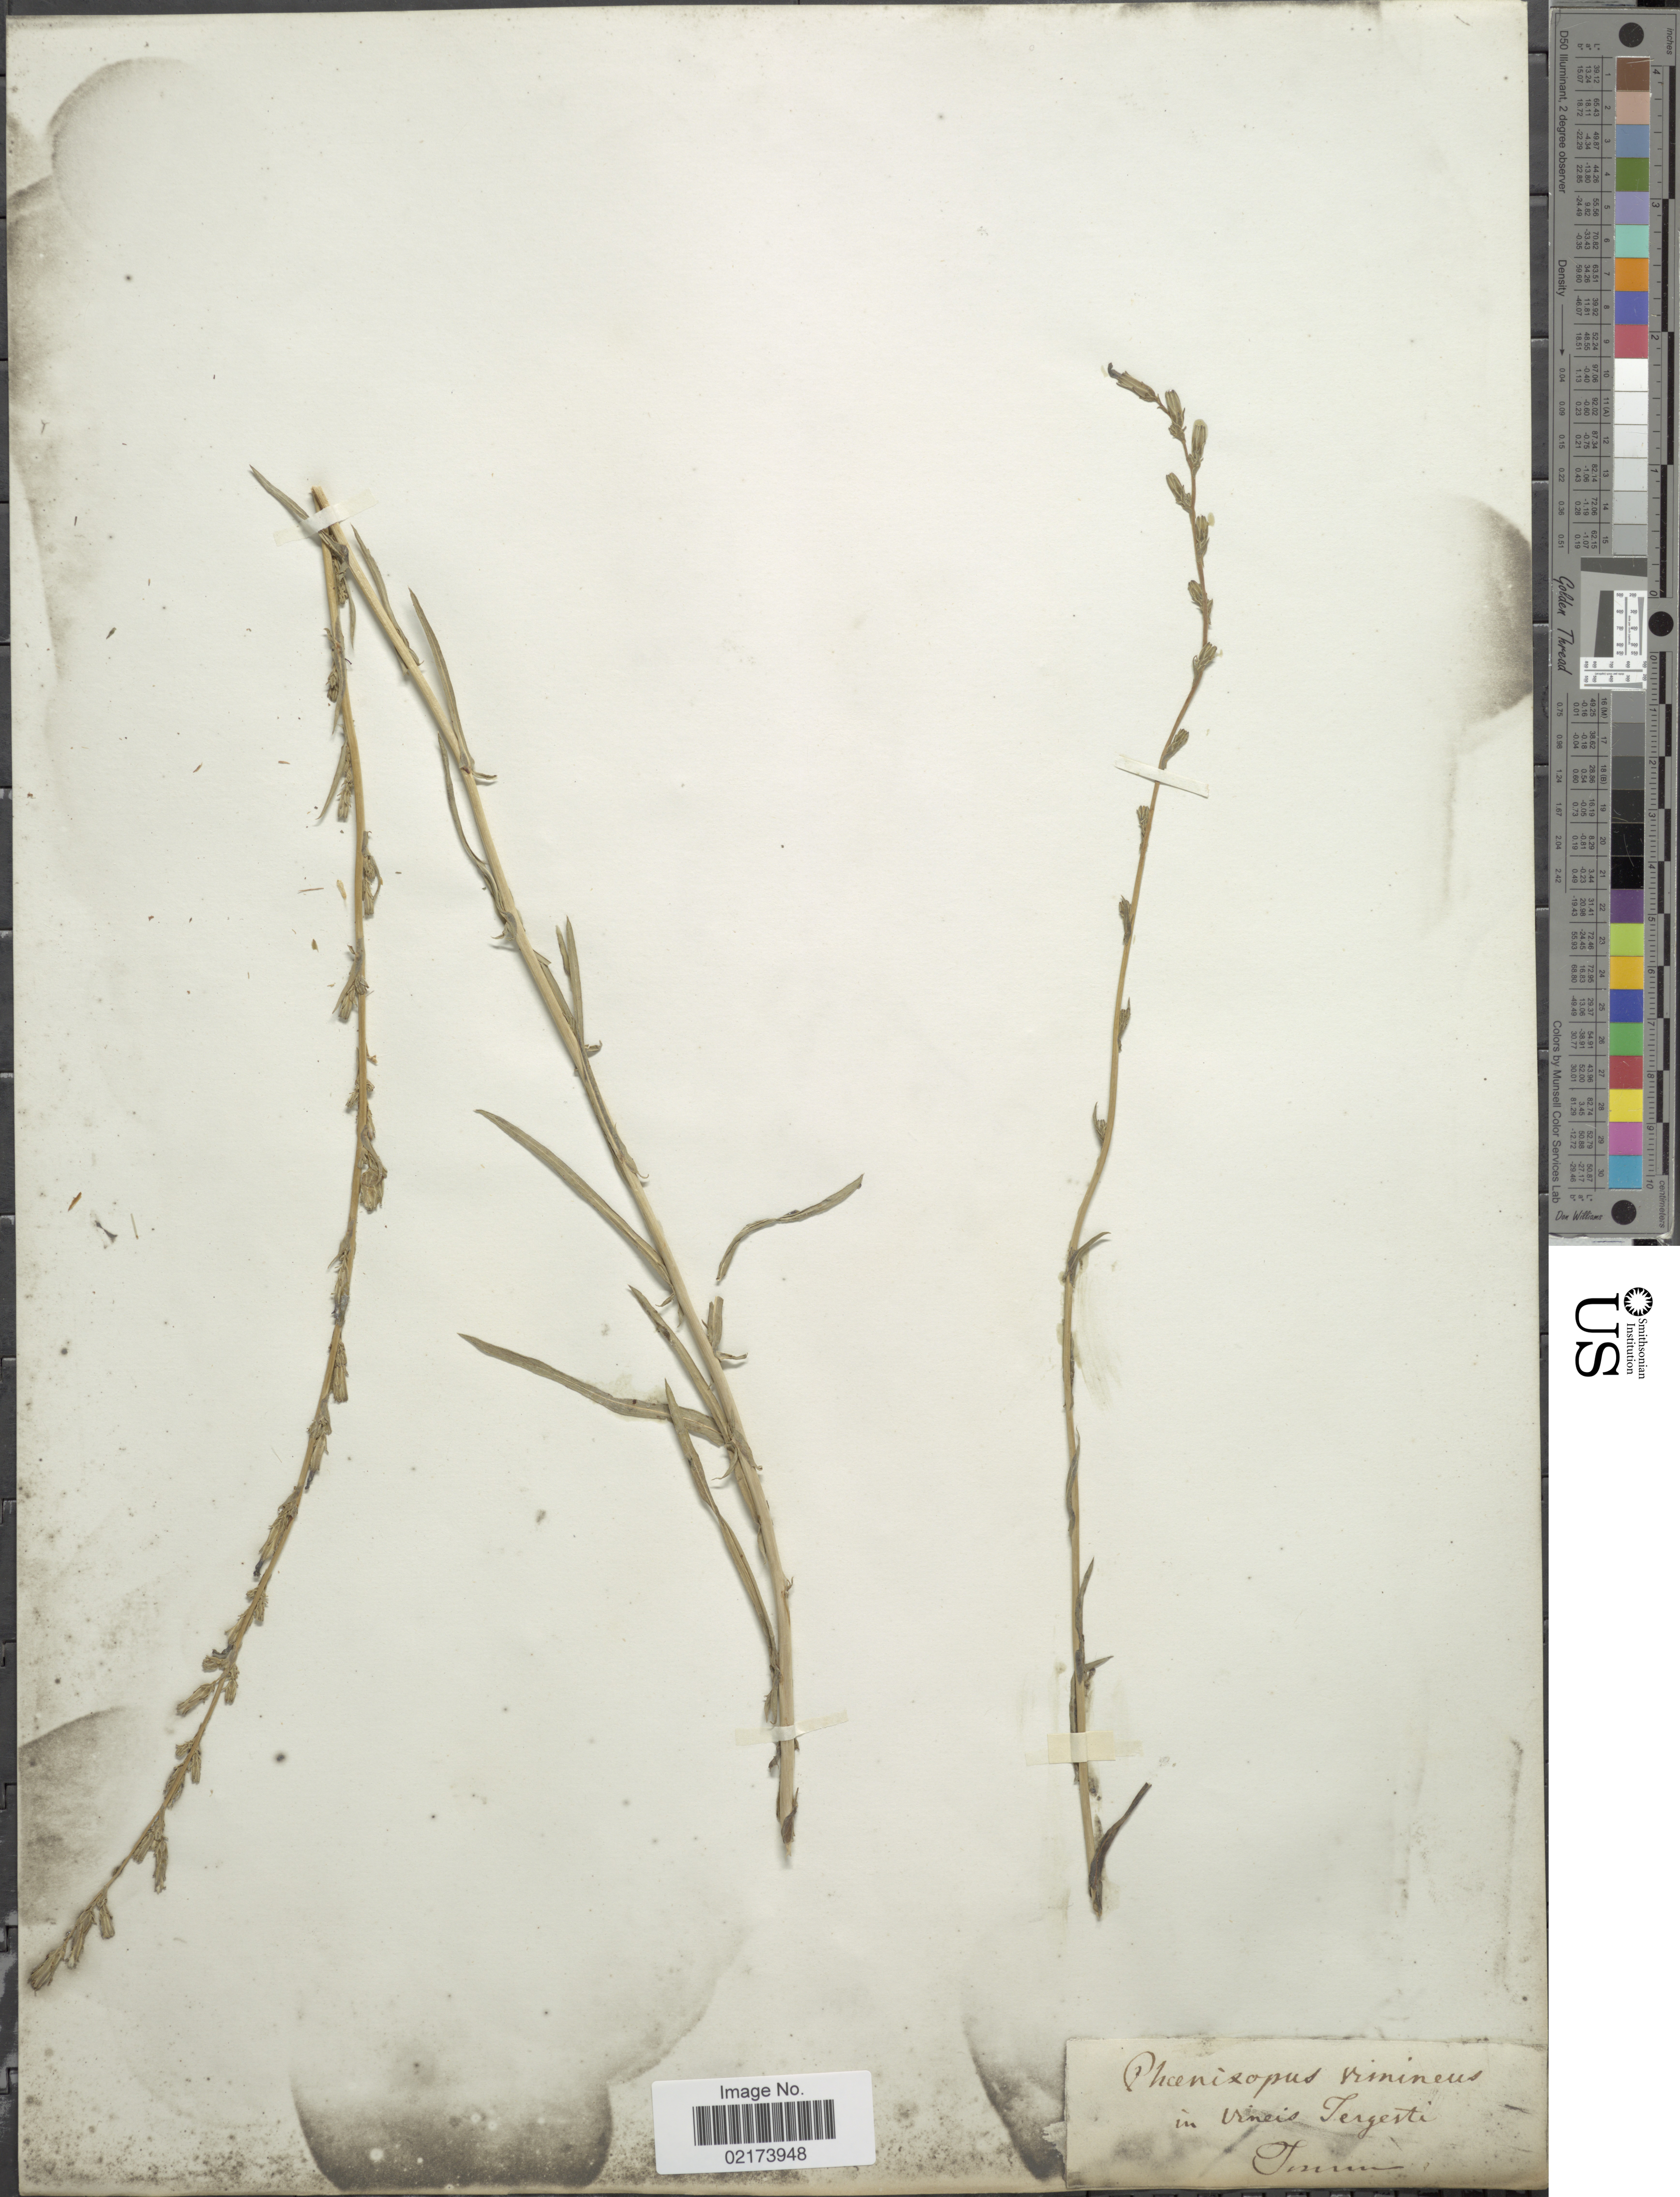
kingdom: Plantae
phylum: Tracheophyta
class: Magnoliopsida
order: Asterales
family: Asteraceae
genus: Lactuca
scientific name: Lactuca viminea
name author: (L.) J. Presl & C. Presl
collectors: Tomur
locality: Tergesti [interpreted]